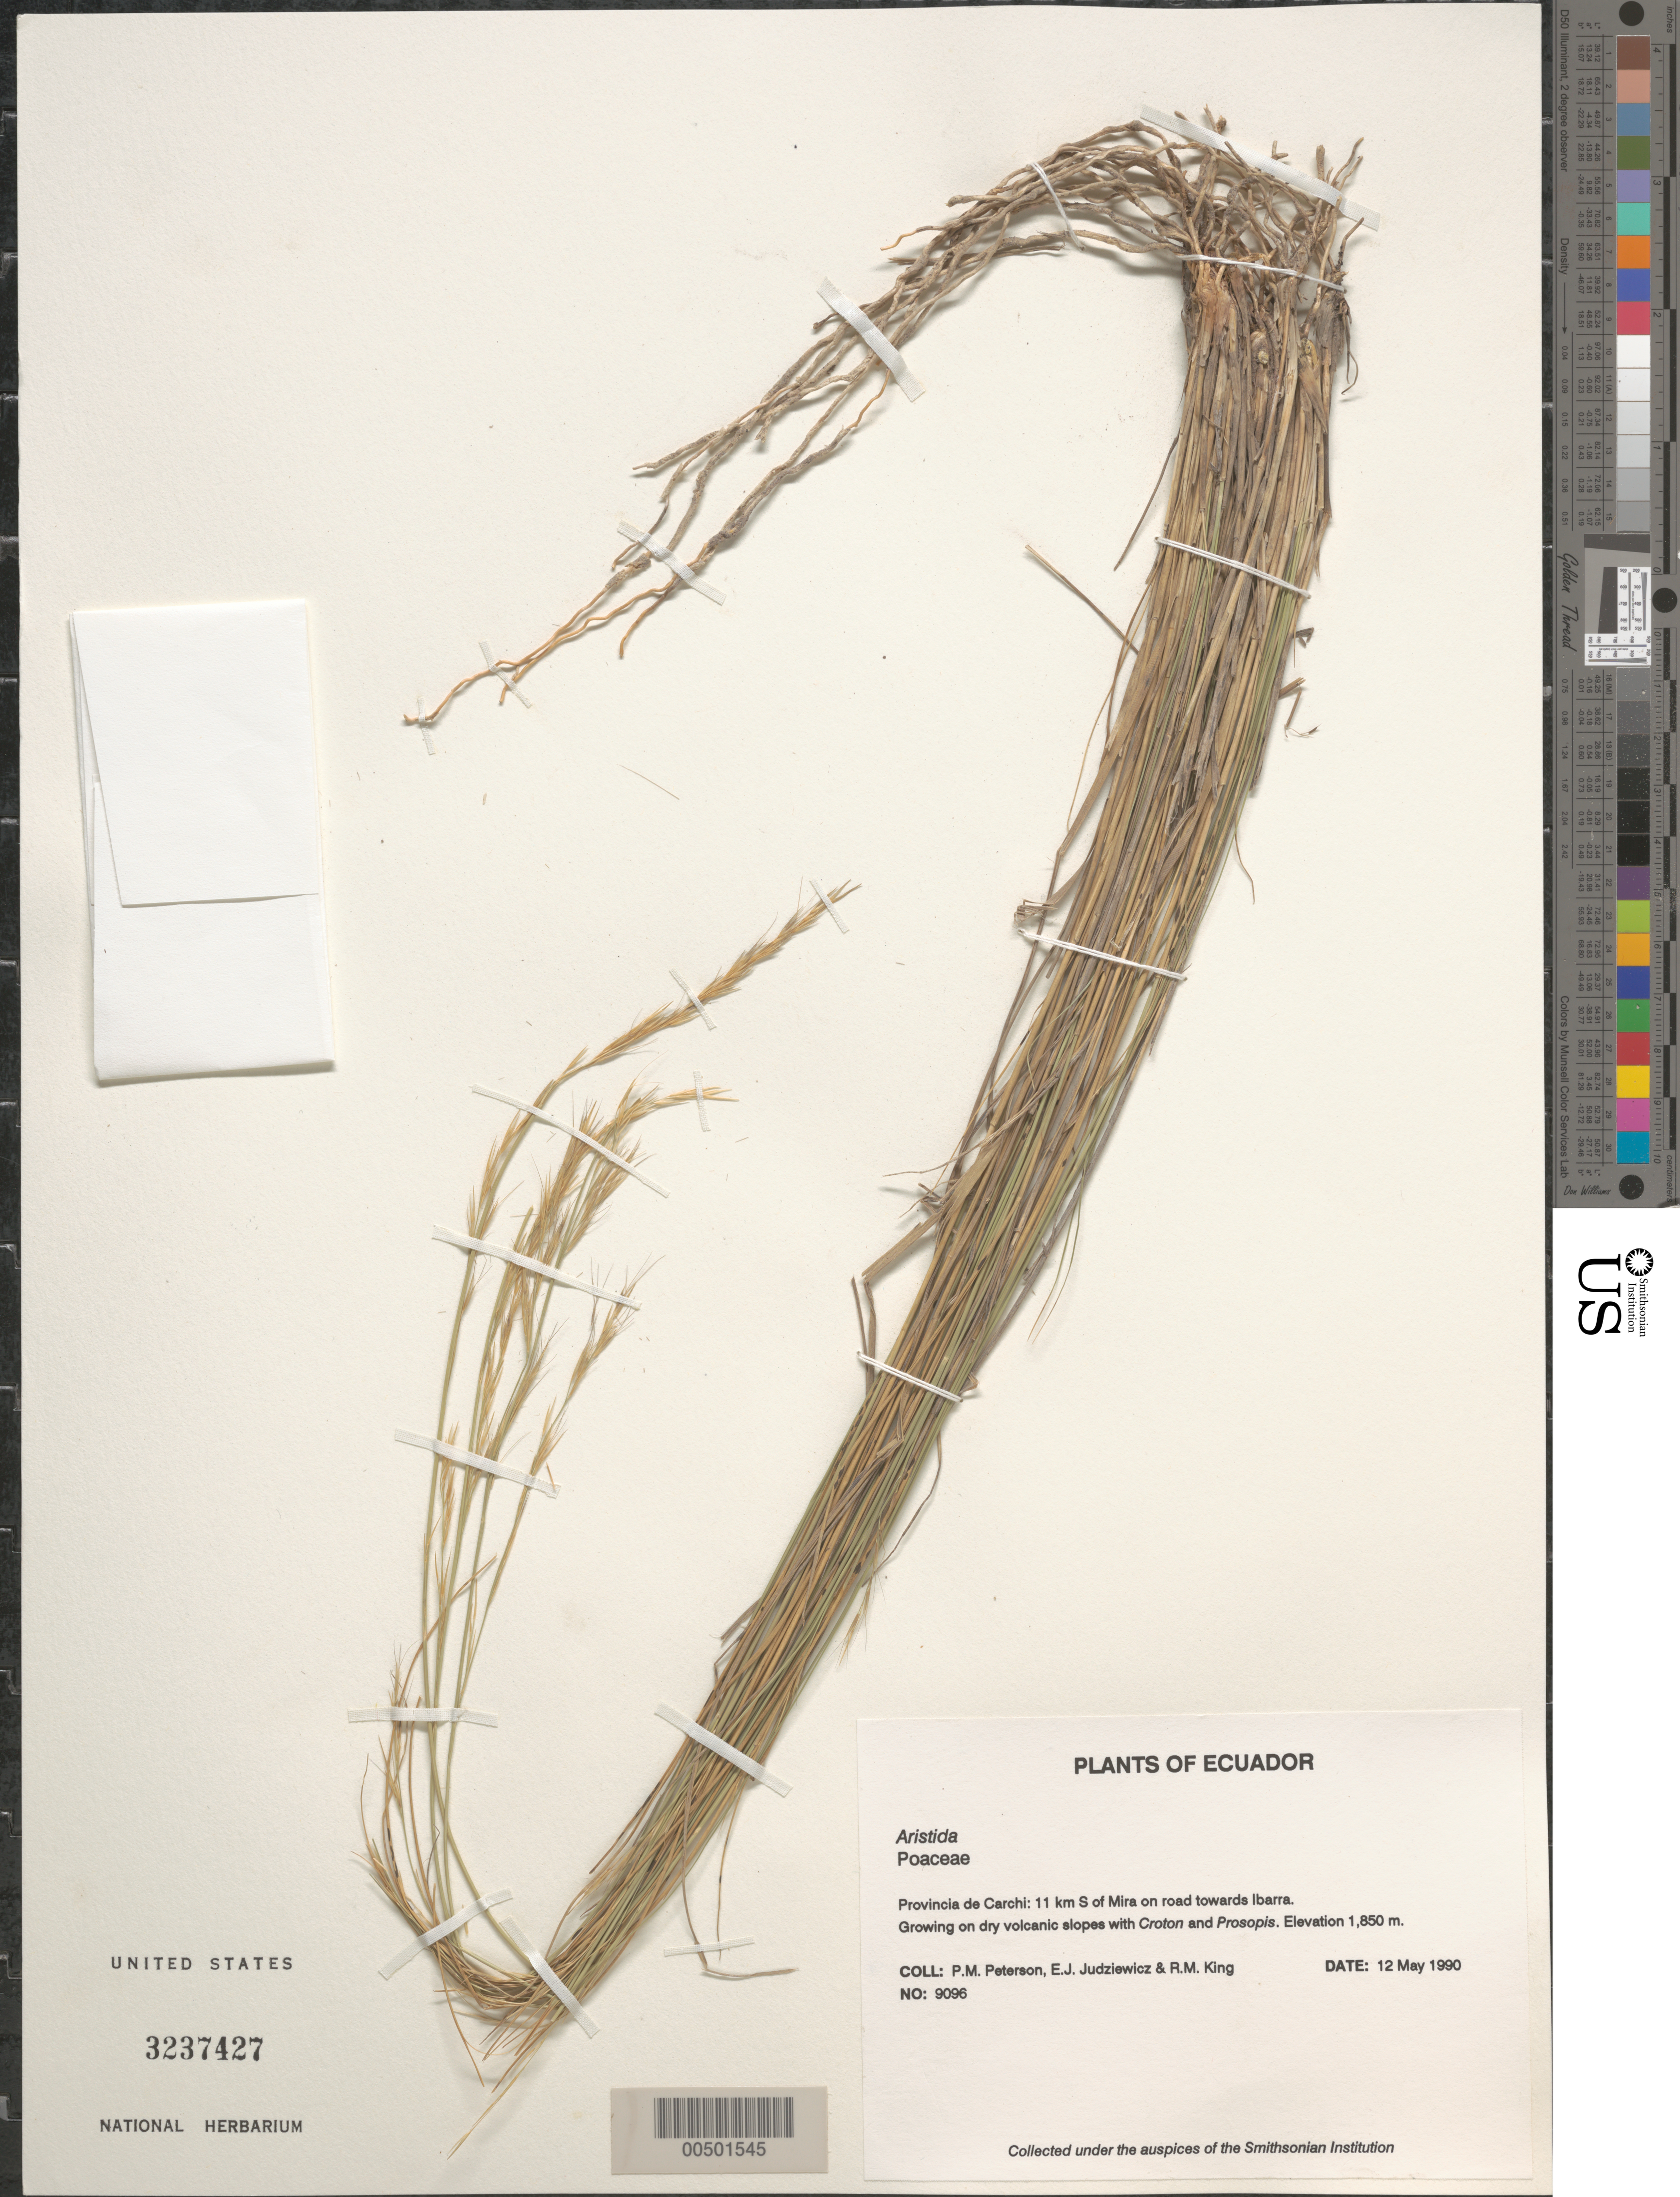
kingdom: Plantae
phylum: Tracheophyta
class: Liliopsida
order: Poales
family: Poaceae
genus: Aristida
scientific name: Aristida sp.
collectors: P. M. Peterson, E. J. Judziewicz & R. M. King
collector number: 09096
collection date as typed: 12 May 1990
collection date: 1990-05-12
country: Ecuador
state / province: Carchi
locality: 11 km S of Mira on road towards Ibarra.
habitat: Growing on dry volcanic slopes with Croton and Prosopsis.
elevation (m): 1850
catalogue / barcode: US 3237427